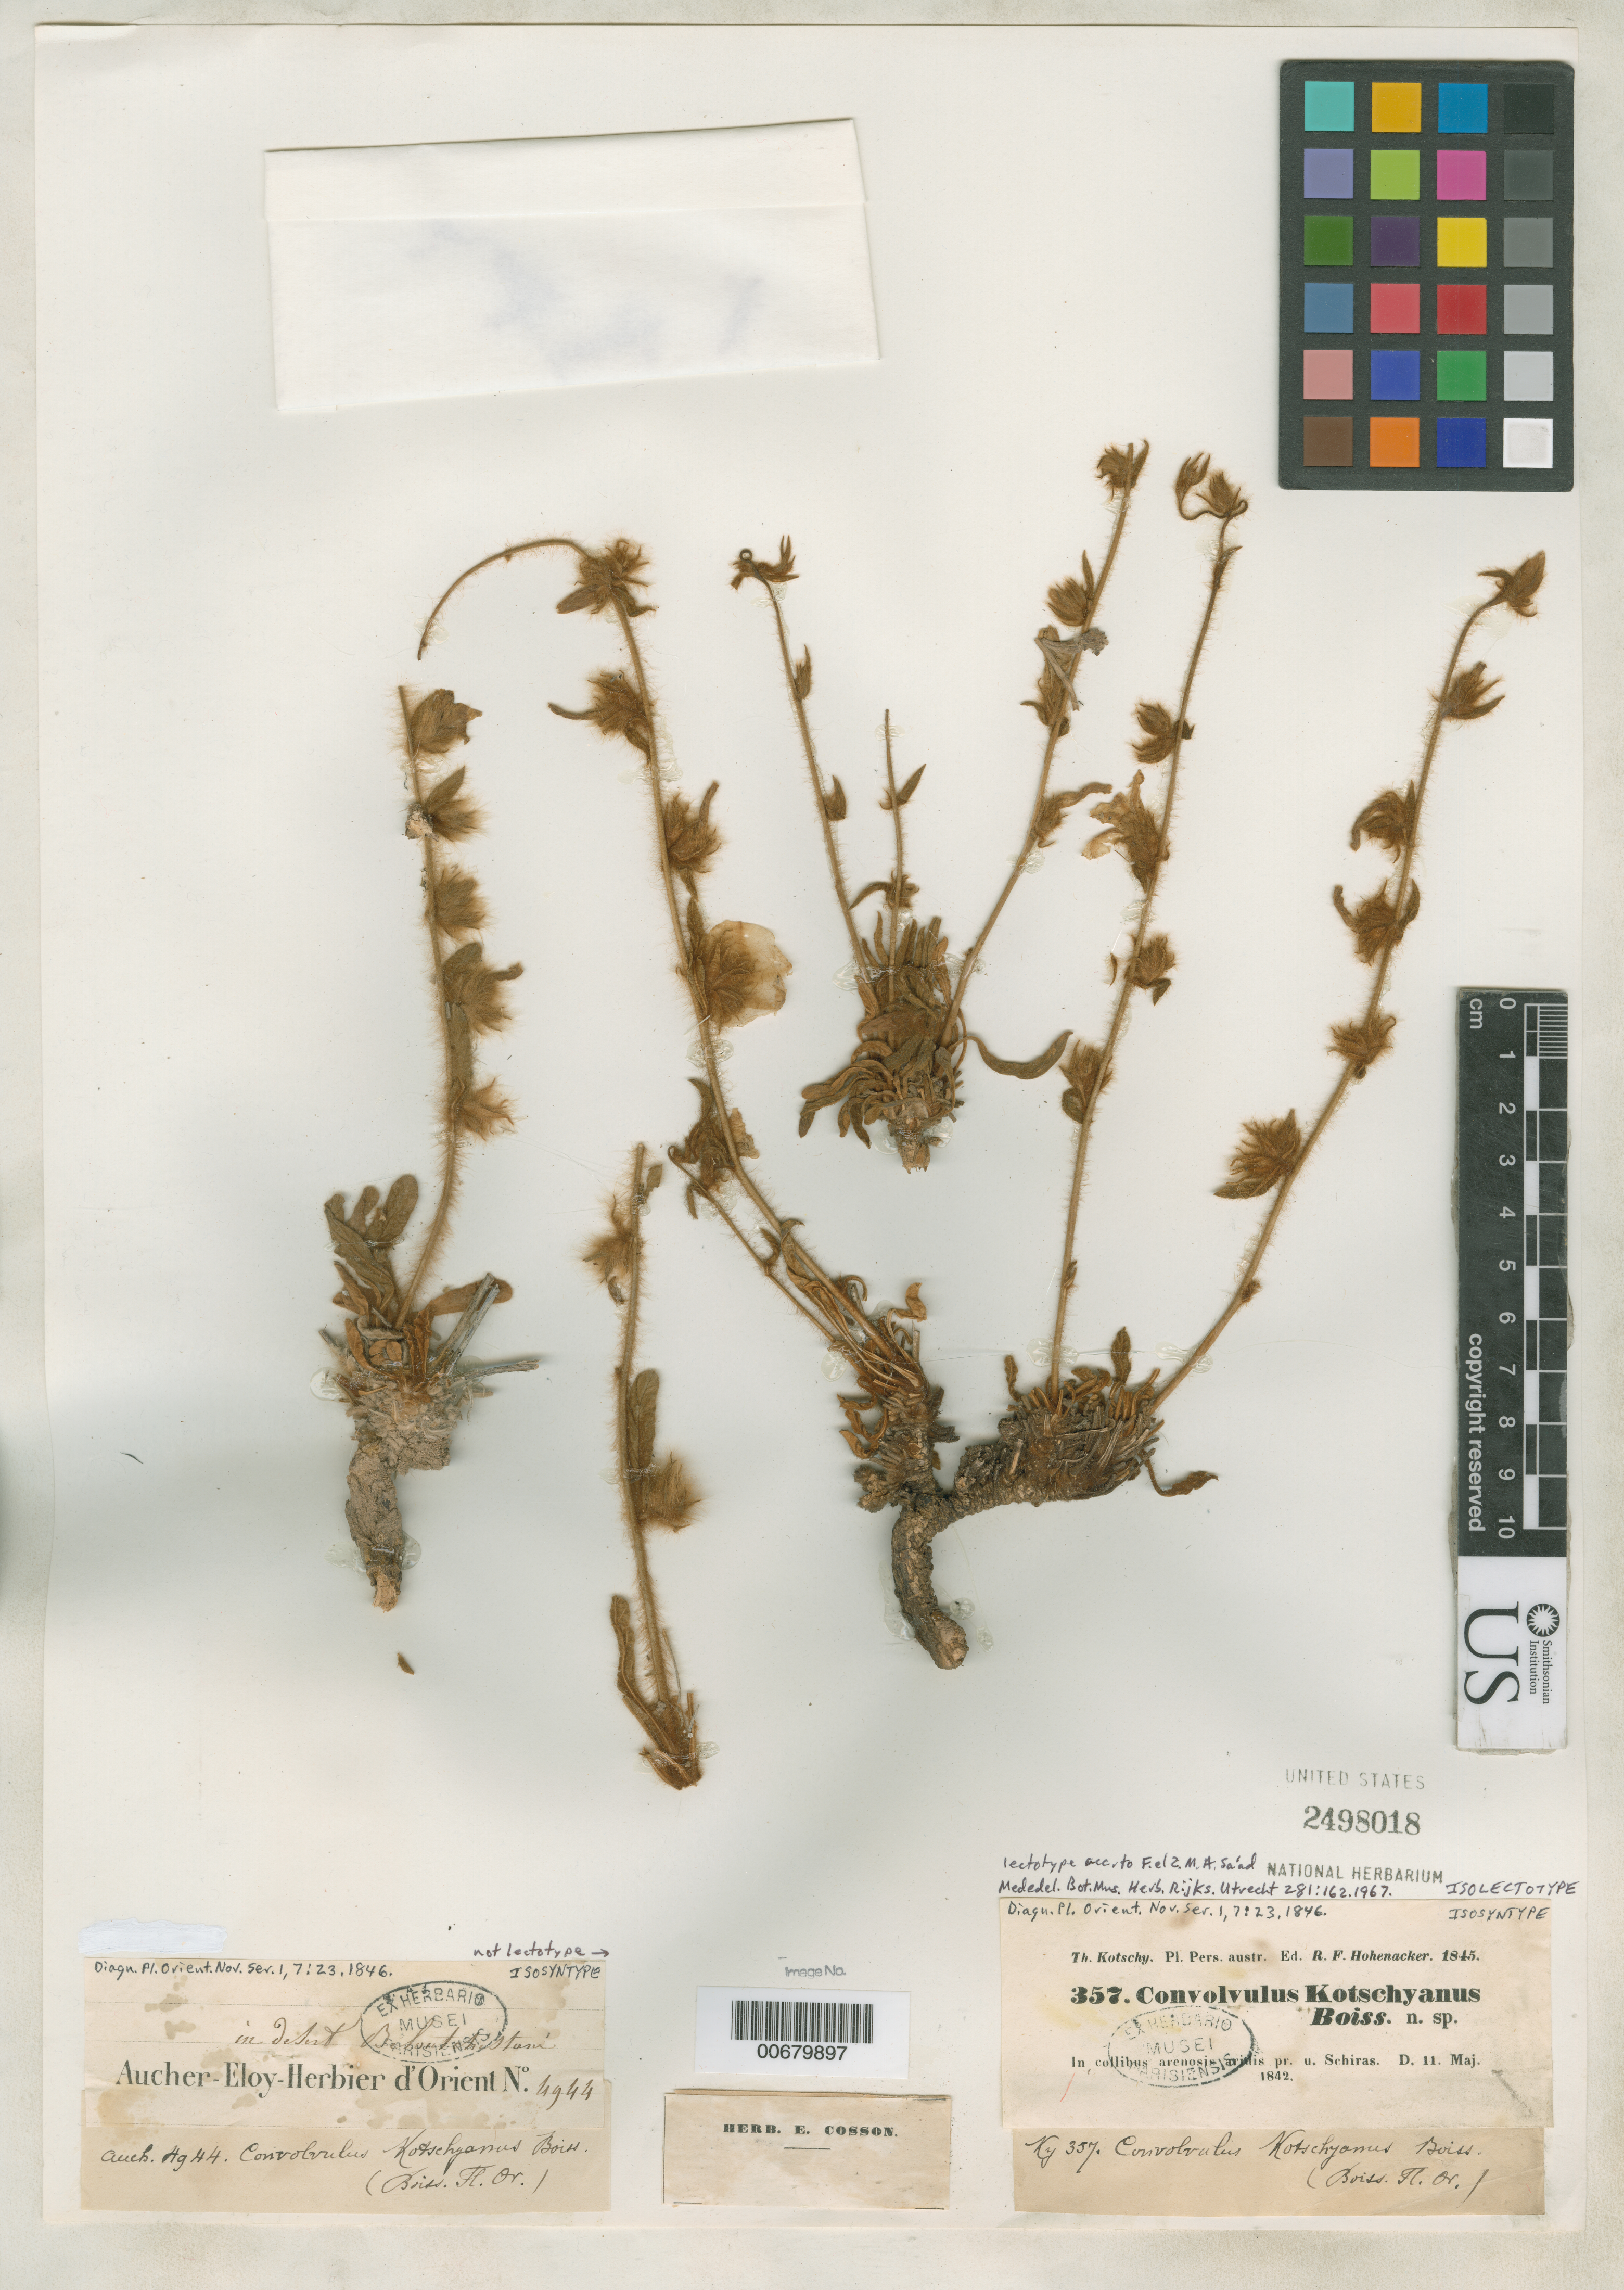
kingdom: Plantae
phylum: Tracheophyta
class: Magnoliopsida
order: Solanales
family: Convolvulaceae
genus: Convolvulus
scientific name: Convolvulus kotschyanus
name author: Boiss.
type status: Isolectotype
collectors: K. G. Kotschy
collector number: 357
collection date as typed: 11 May 1842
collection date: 1842-05-11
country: Iran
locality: In collibus arenosis aridis pr. u. Schiras.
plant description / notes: Sheet also contains isosyntype of same name, Aucher-Eloy-Herbier d'Orient No. 4944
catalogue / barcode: US 2498018